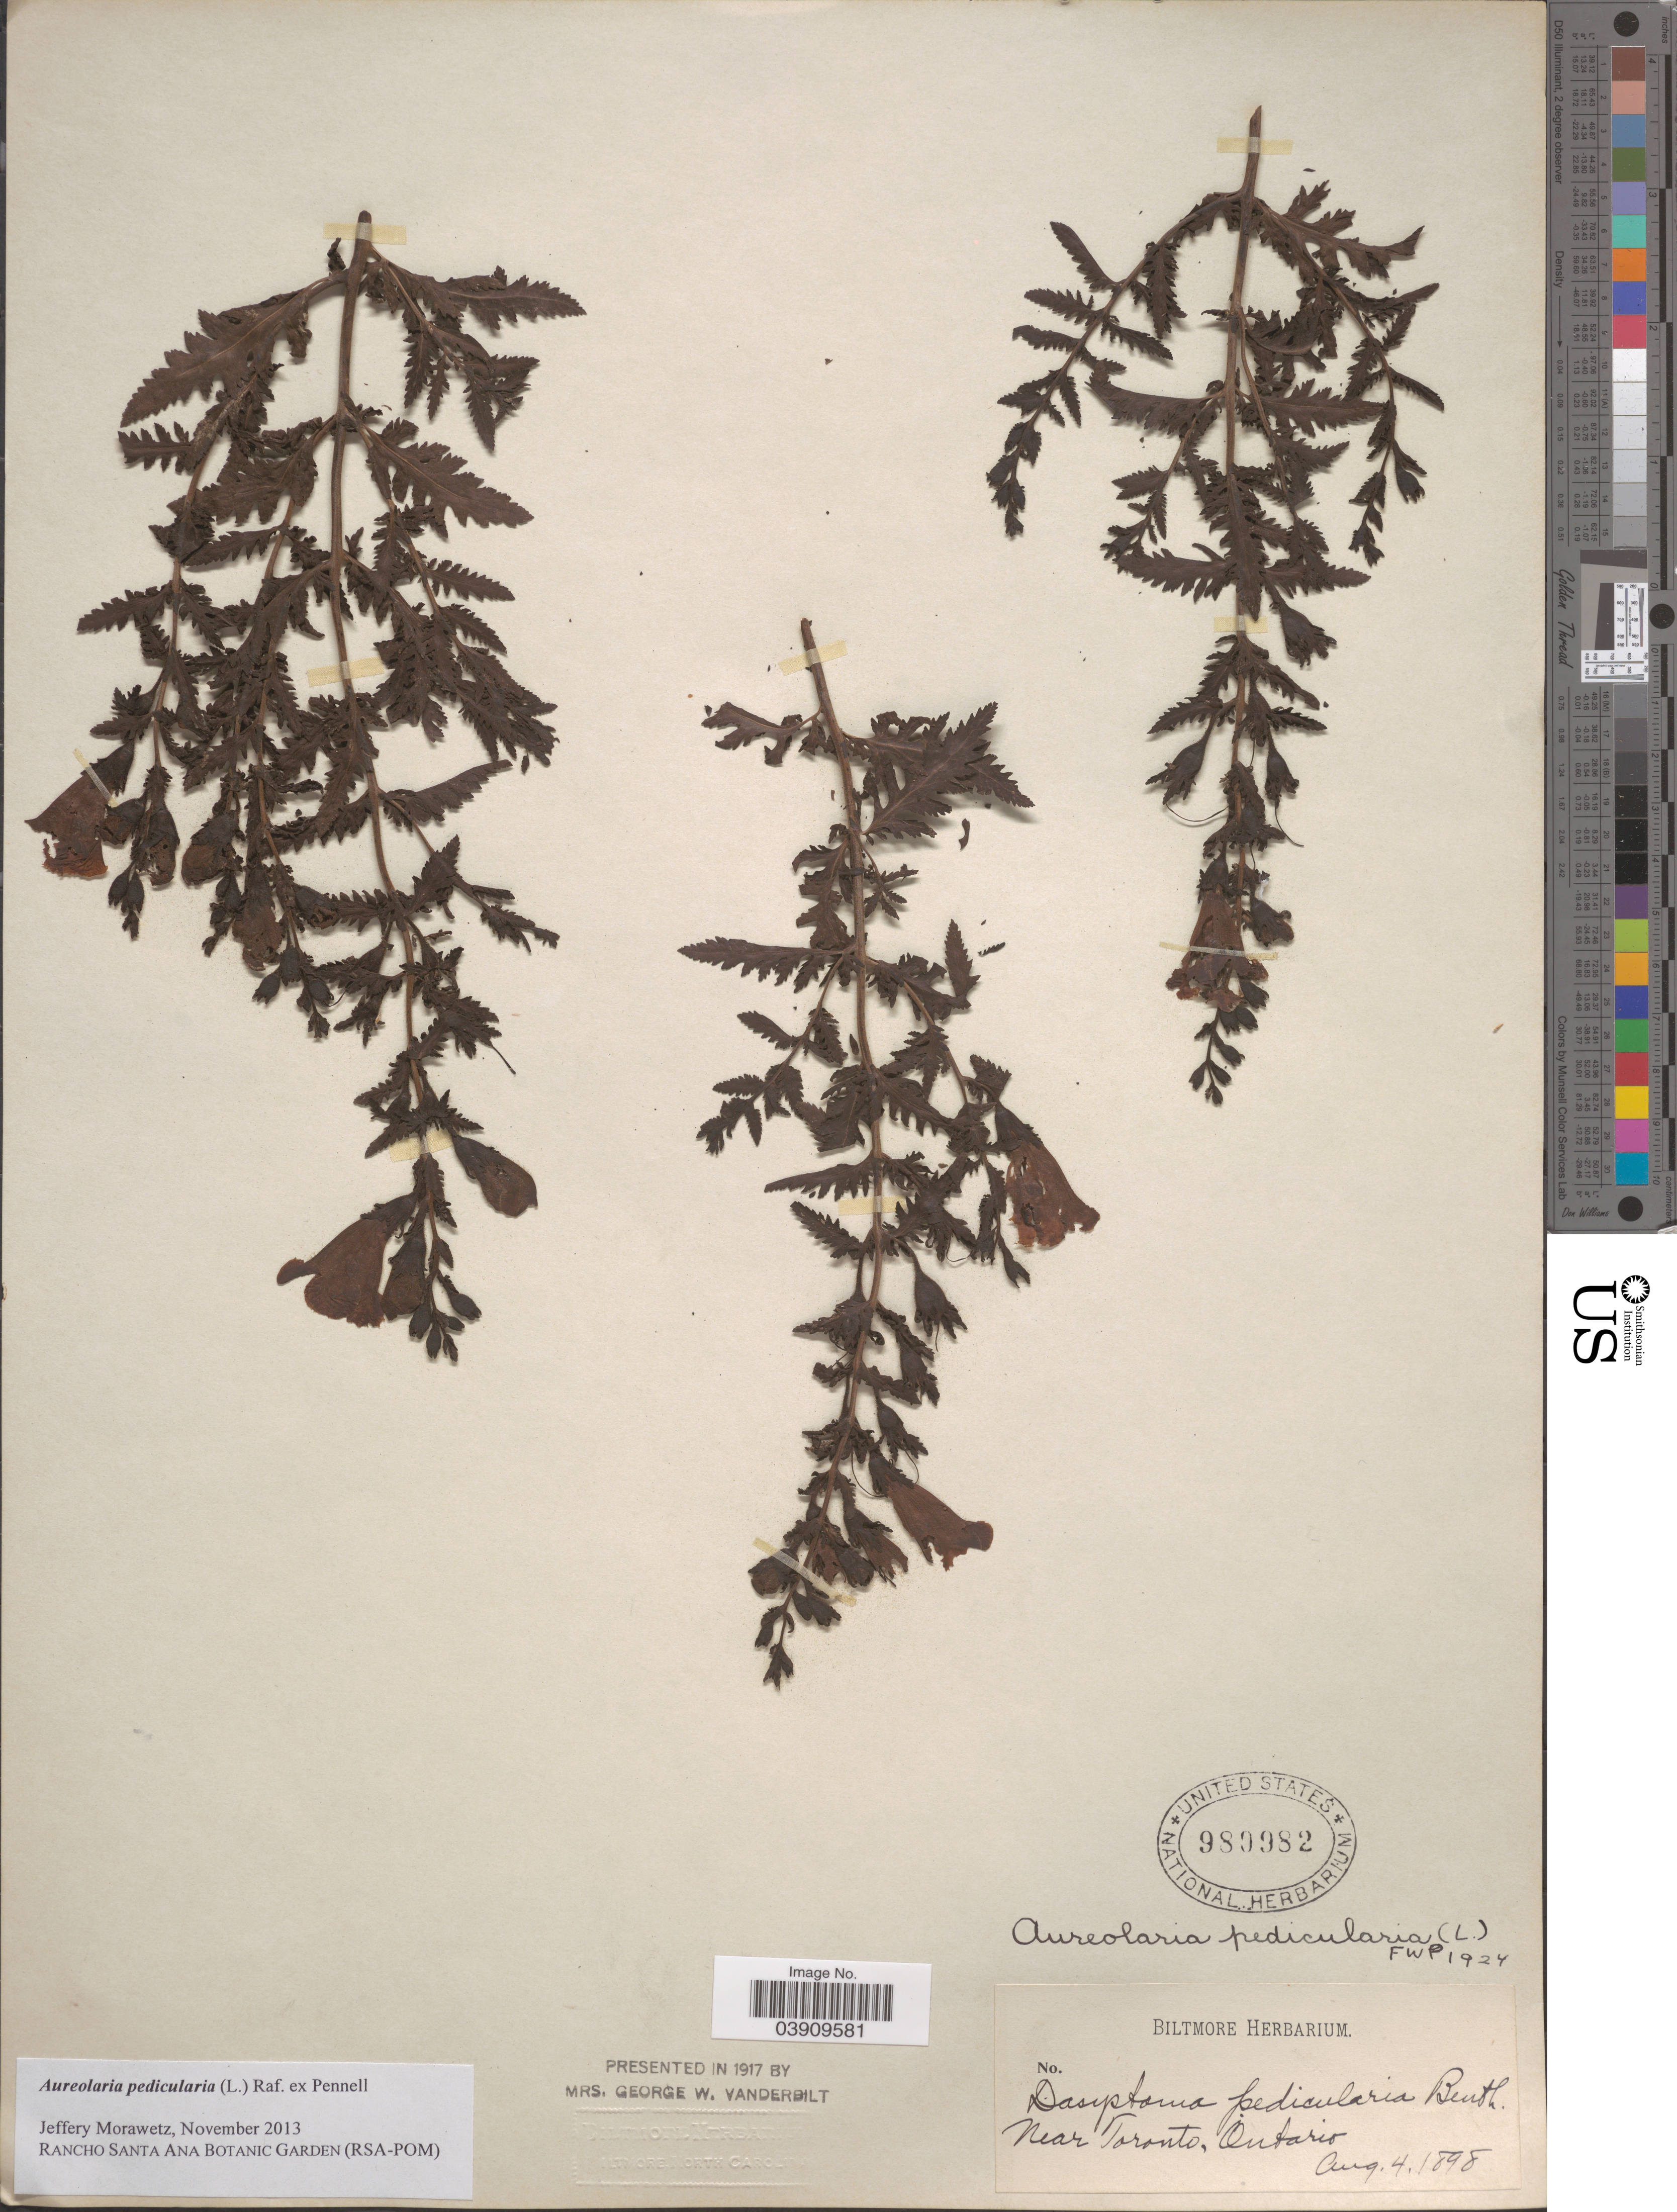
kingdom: Plantae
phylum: Tracheophyta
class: Magnoliopsida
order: Lamiales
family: Orobanchaceae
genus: Aureolaria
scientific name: Aureolaria pedicularia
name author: (L.) Raf. ex Farw.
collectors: ex herb. Biltmore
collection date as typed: Transcribed d/m/y: 4/8/1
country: Canada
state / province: Ontario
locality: Near Toronto.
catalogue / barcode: US 980982